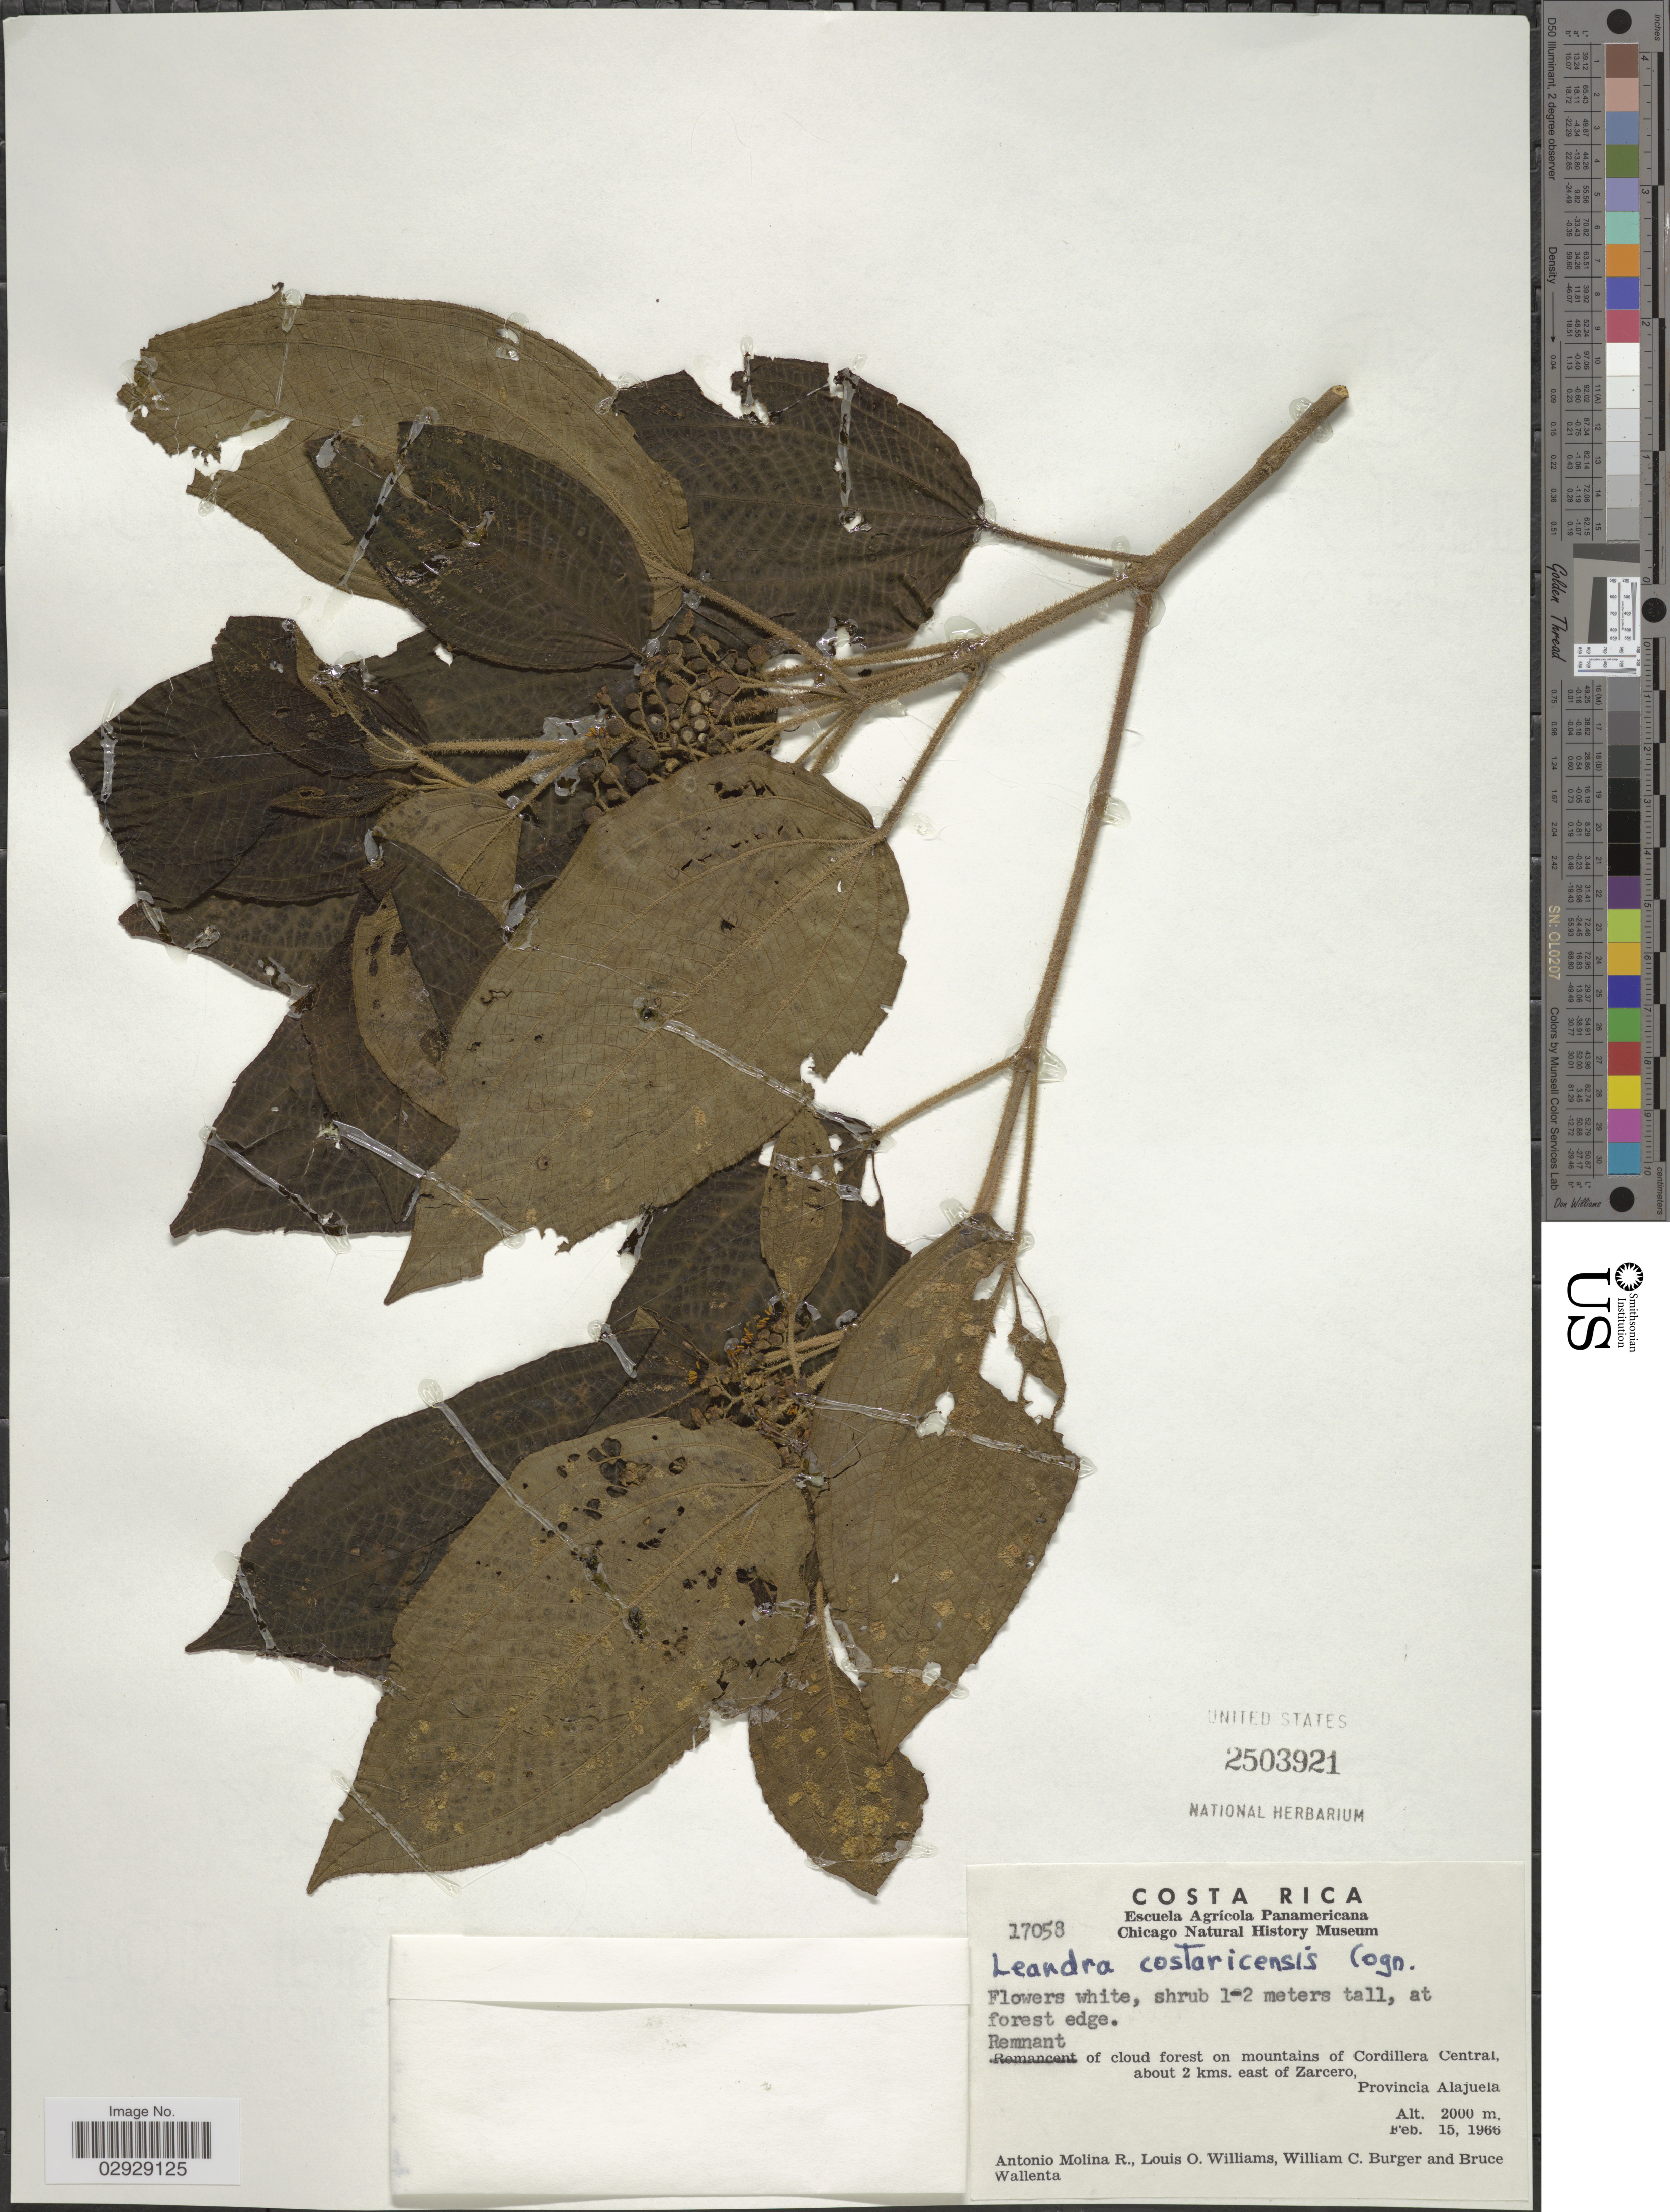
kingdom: Plantae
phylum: Tracheophyta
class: Magnoliopsida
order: Myrtales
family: Melastomataceae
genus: Leandra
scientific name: Leandra costaricensis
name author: Cogn.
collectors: A. Molina R., L. O. Williams, W. Burger & B. Wallenta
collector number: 17058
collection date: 1966-02-15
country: Costa Rica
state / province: Alajuela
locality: On mountains of Cordillera Central, about 2 kms. east of Zarcero.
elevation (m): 2000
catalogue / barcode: US 2503921